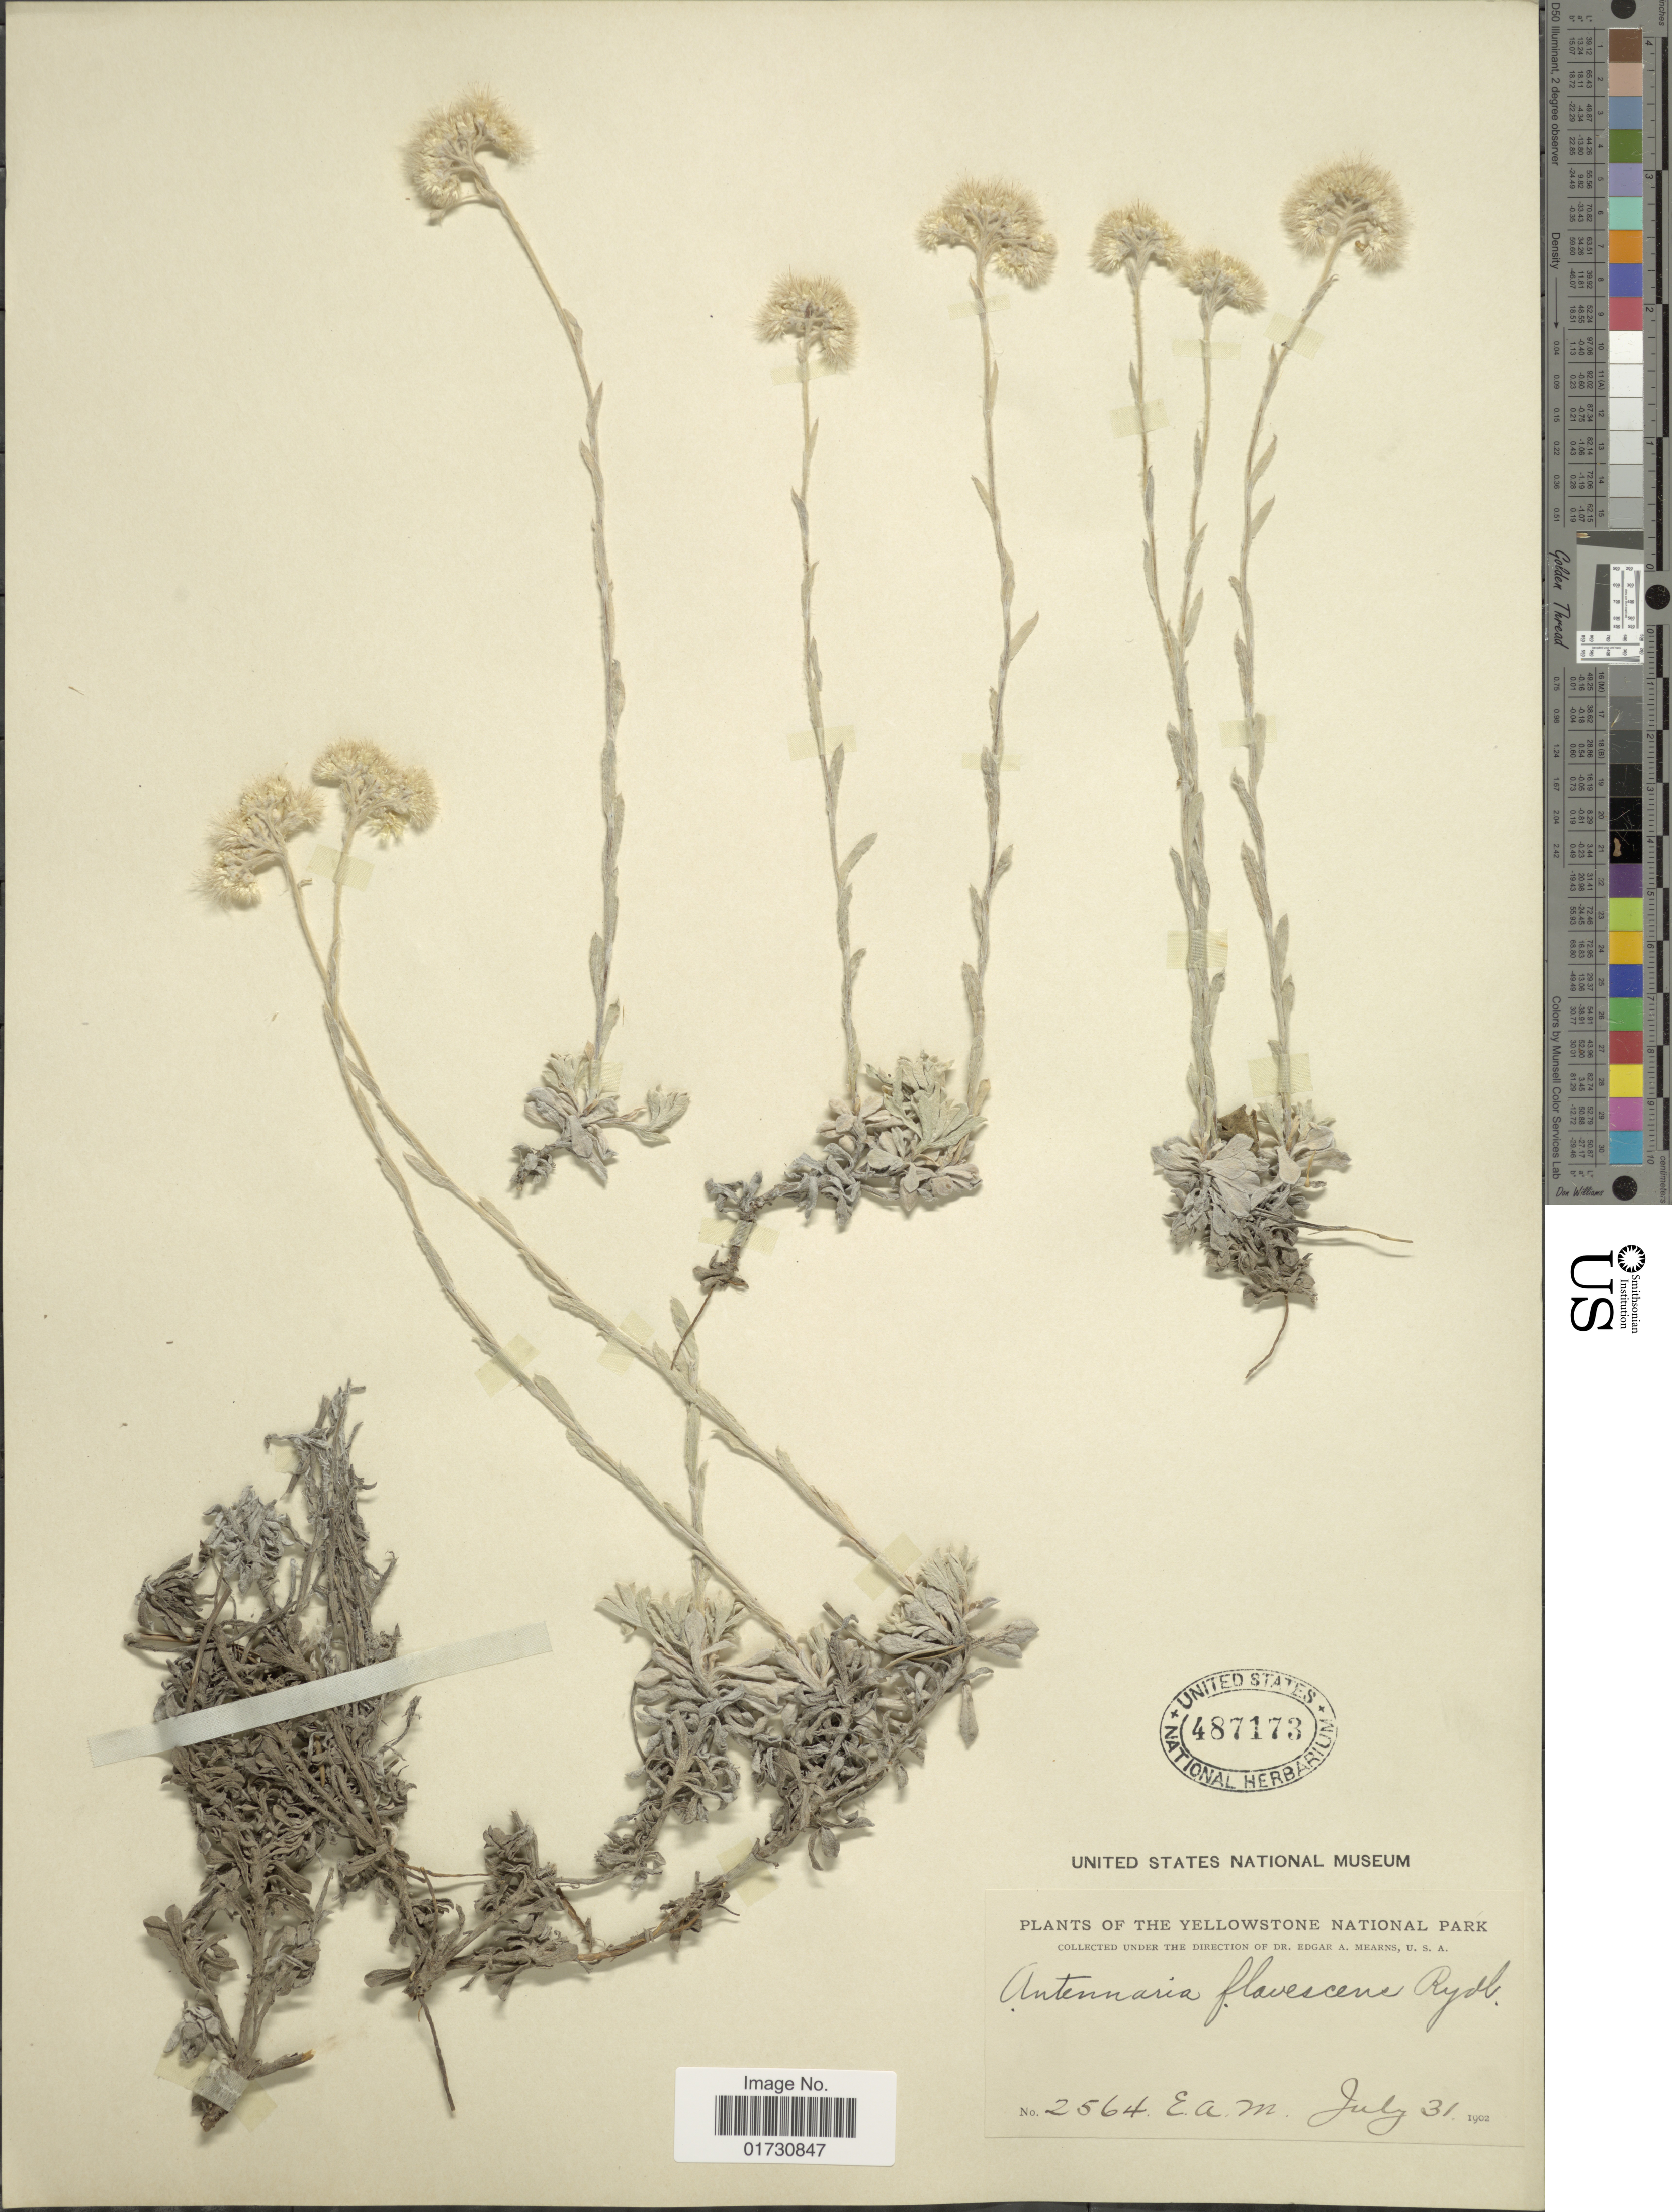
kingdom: Plantae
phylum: Tracheophyta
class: Magnoliopsida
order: Asterales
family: Asteraceae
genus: Antennaria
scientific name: Antennaria flavescens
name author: Rydb.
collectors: E. A. Mearns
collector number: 2564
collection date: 1902-07-31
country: United States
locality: Yellowstone National Park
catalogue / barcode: US 487173